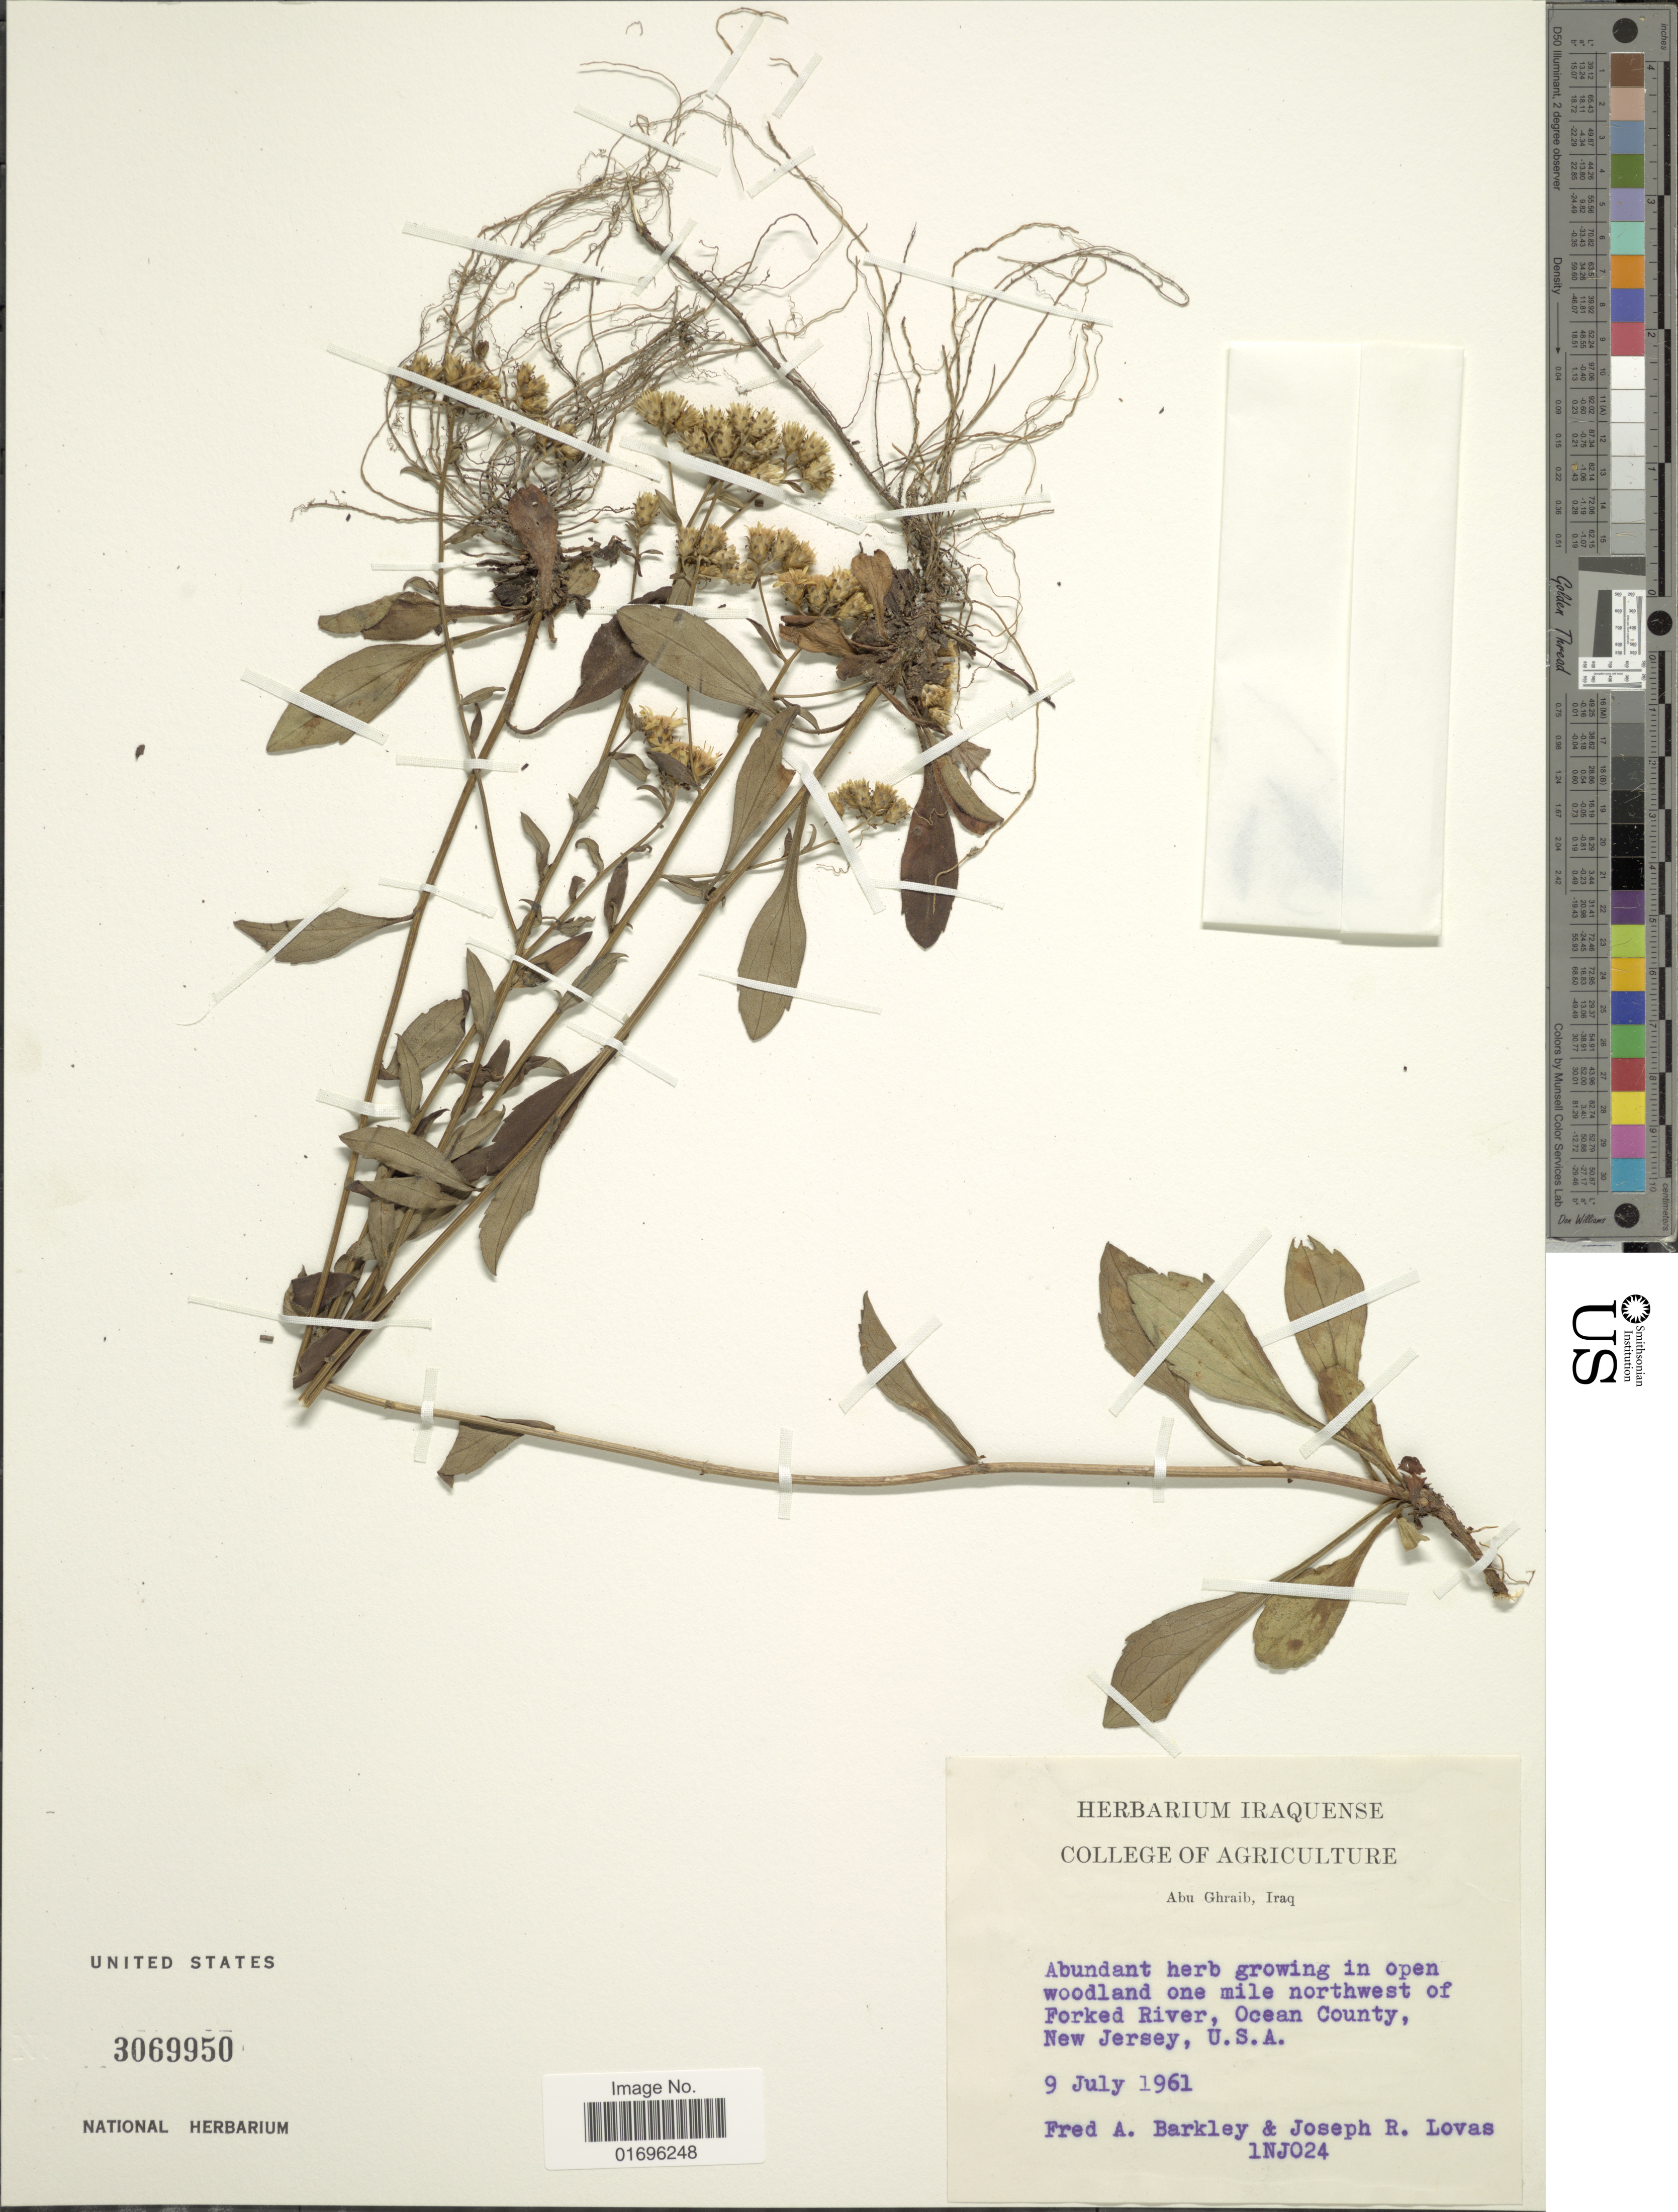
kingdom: Plantae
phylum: Tracheophyta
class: Magnoliopsida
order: Asterales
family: Asteraceae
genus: Aster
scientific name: Aster ageratoides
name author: Turcz.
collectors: F. A. Barkley & J. Lovas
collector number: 1NJ024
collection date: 1961-07-09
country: United States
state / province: New Jersey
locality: Abundant herb growing in open woodland one mile northwest of Forked River, Ocean County, New Jersey, U.S.A.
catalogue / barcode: US 3069950